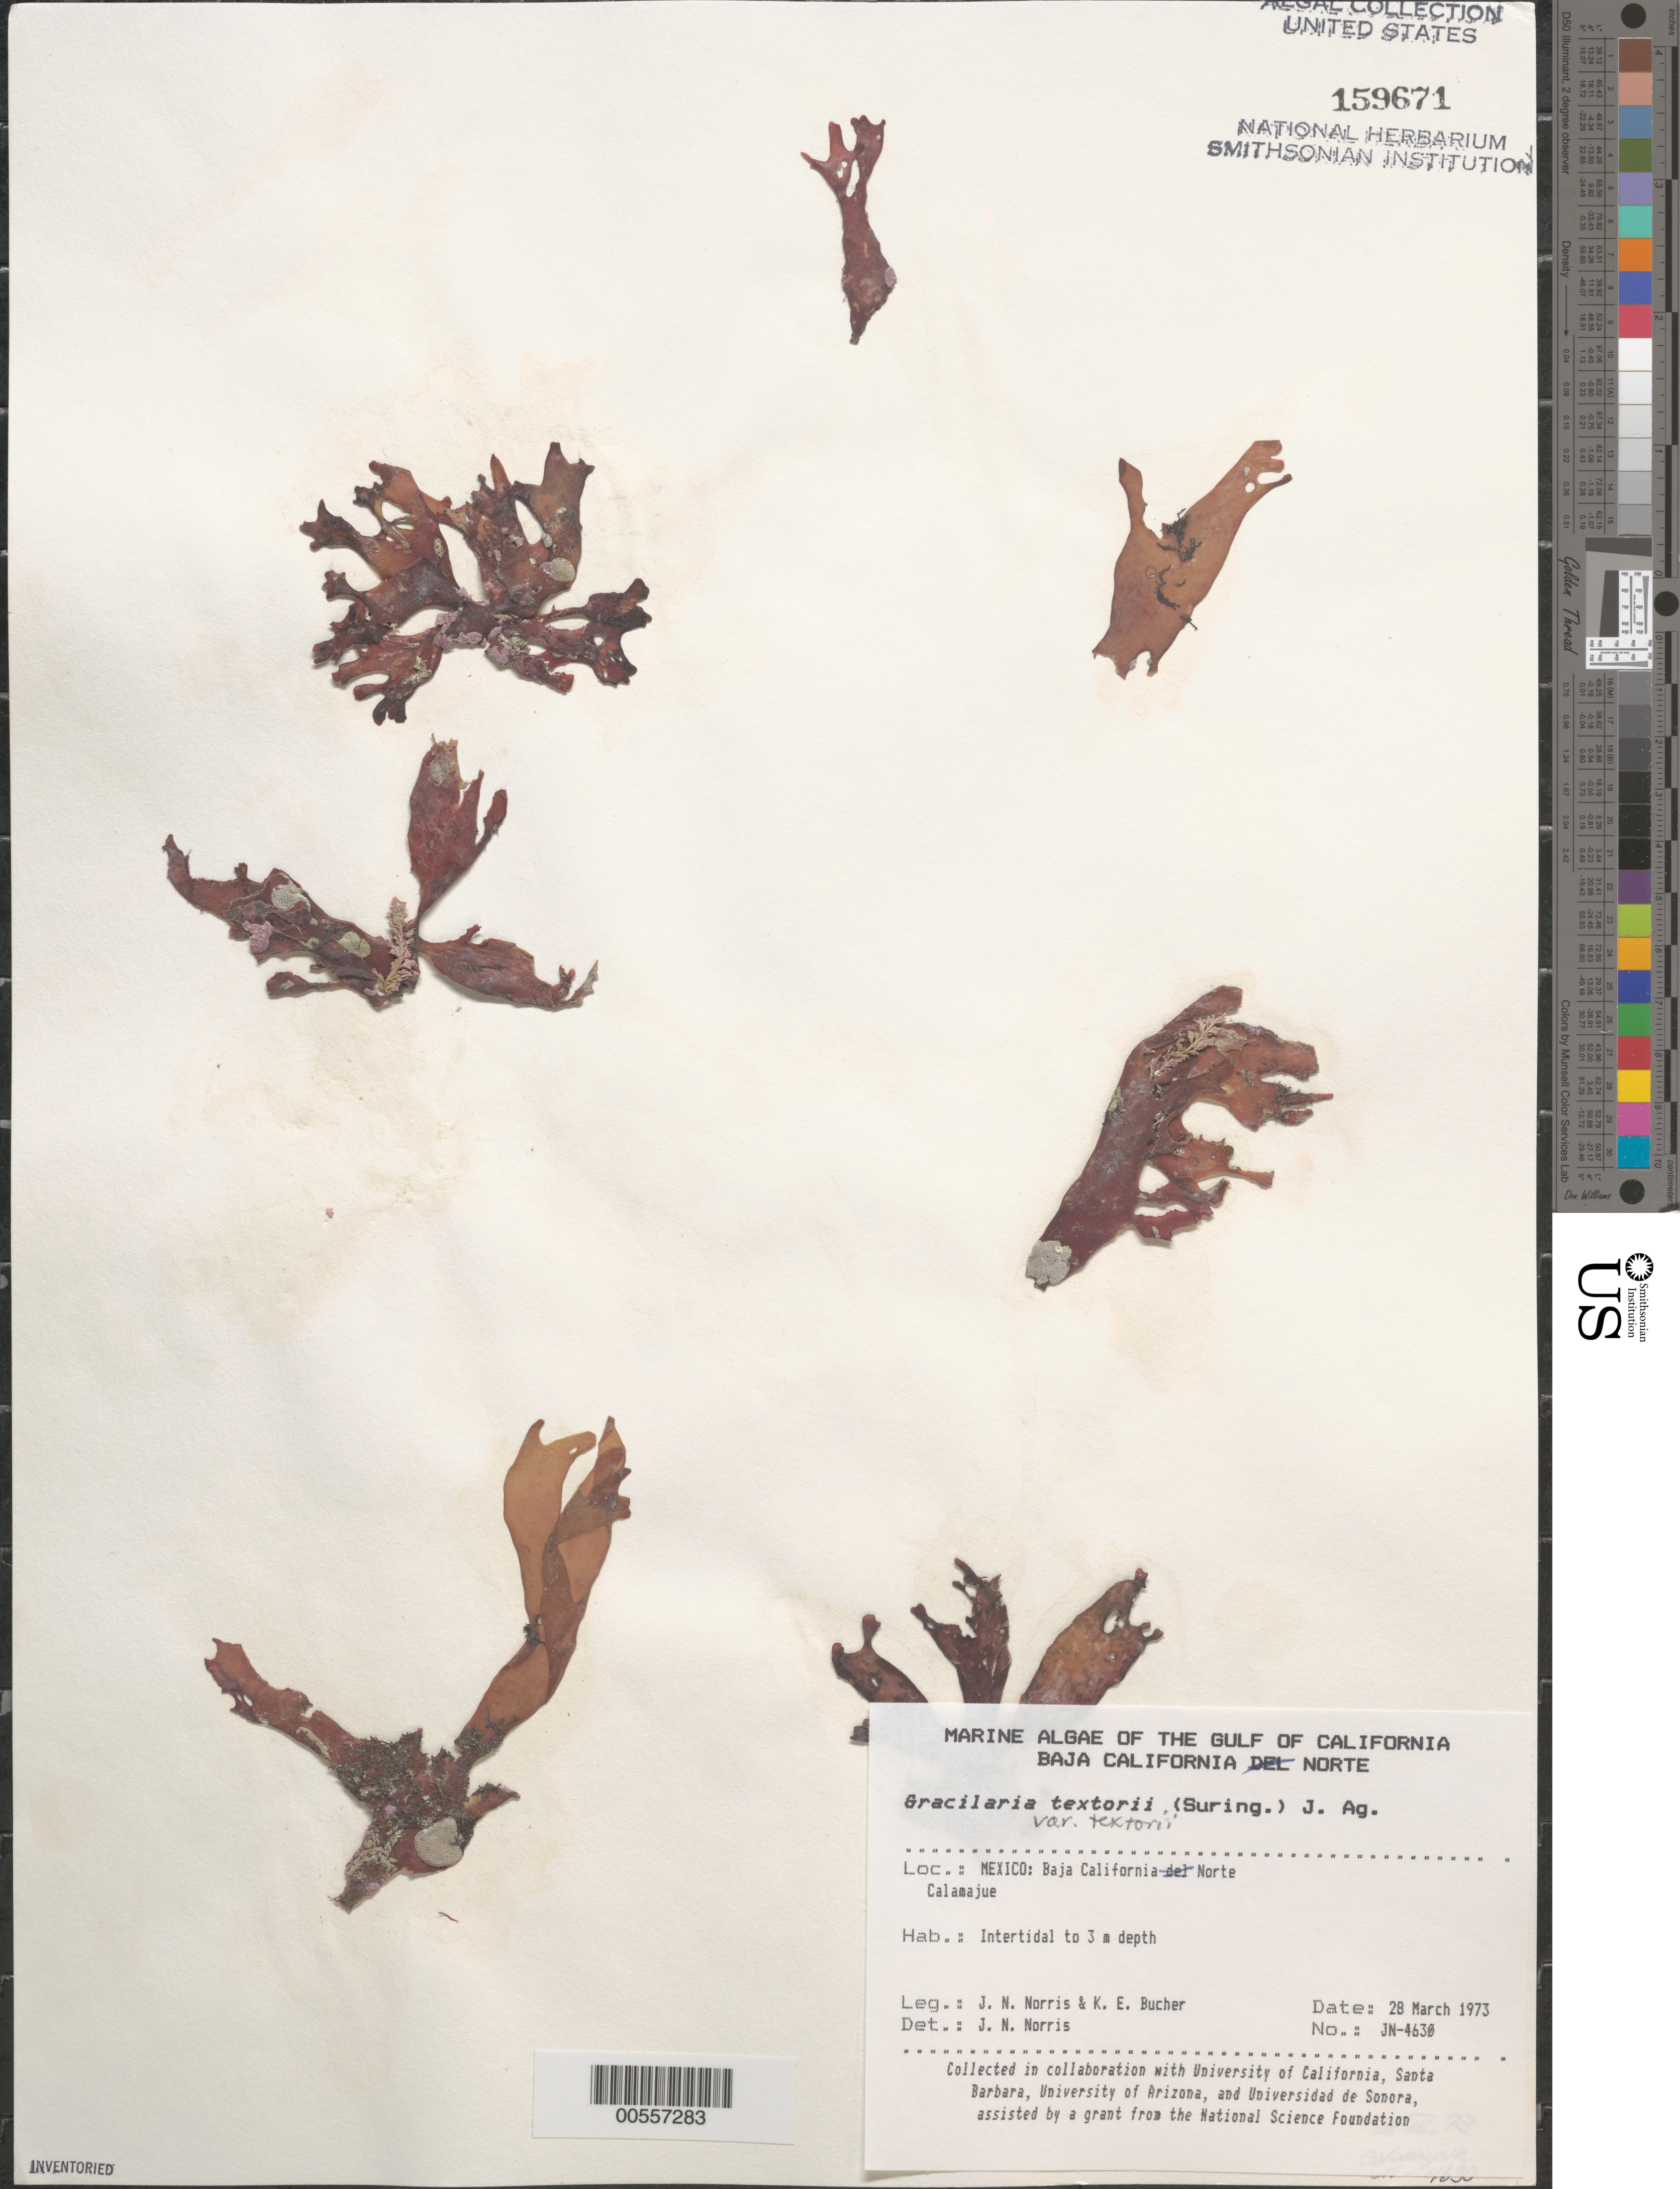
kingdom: Plantae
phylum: Rhodophyta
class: Florideophyceae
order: Gracilariales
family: Gracilariaceae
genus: Gracilaria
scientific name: Gracilaria textorii var. textorii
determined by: Norris, James N.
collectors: J. N. Norris & K. E. Bucher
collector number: JN-4630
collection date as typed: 28 Mar 1973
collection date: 1973-03-28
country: Mexico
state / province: Baja California Norte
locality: Calamajue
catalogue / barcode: US 159671